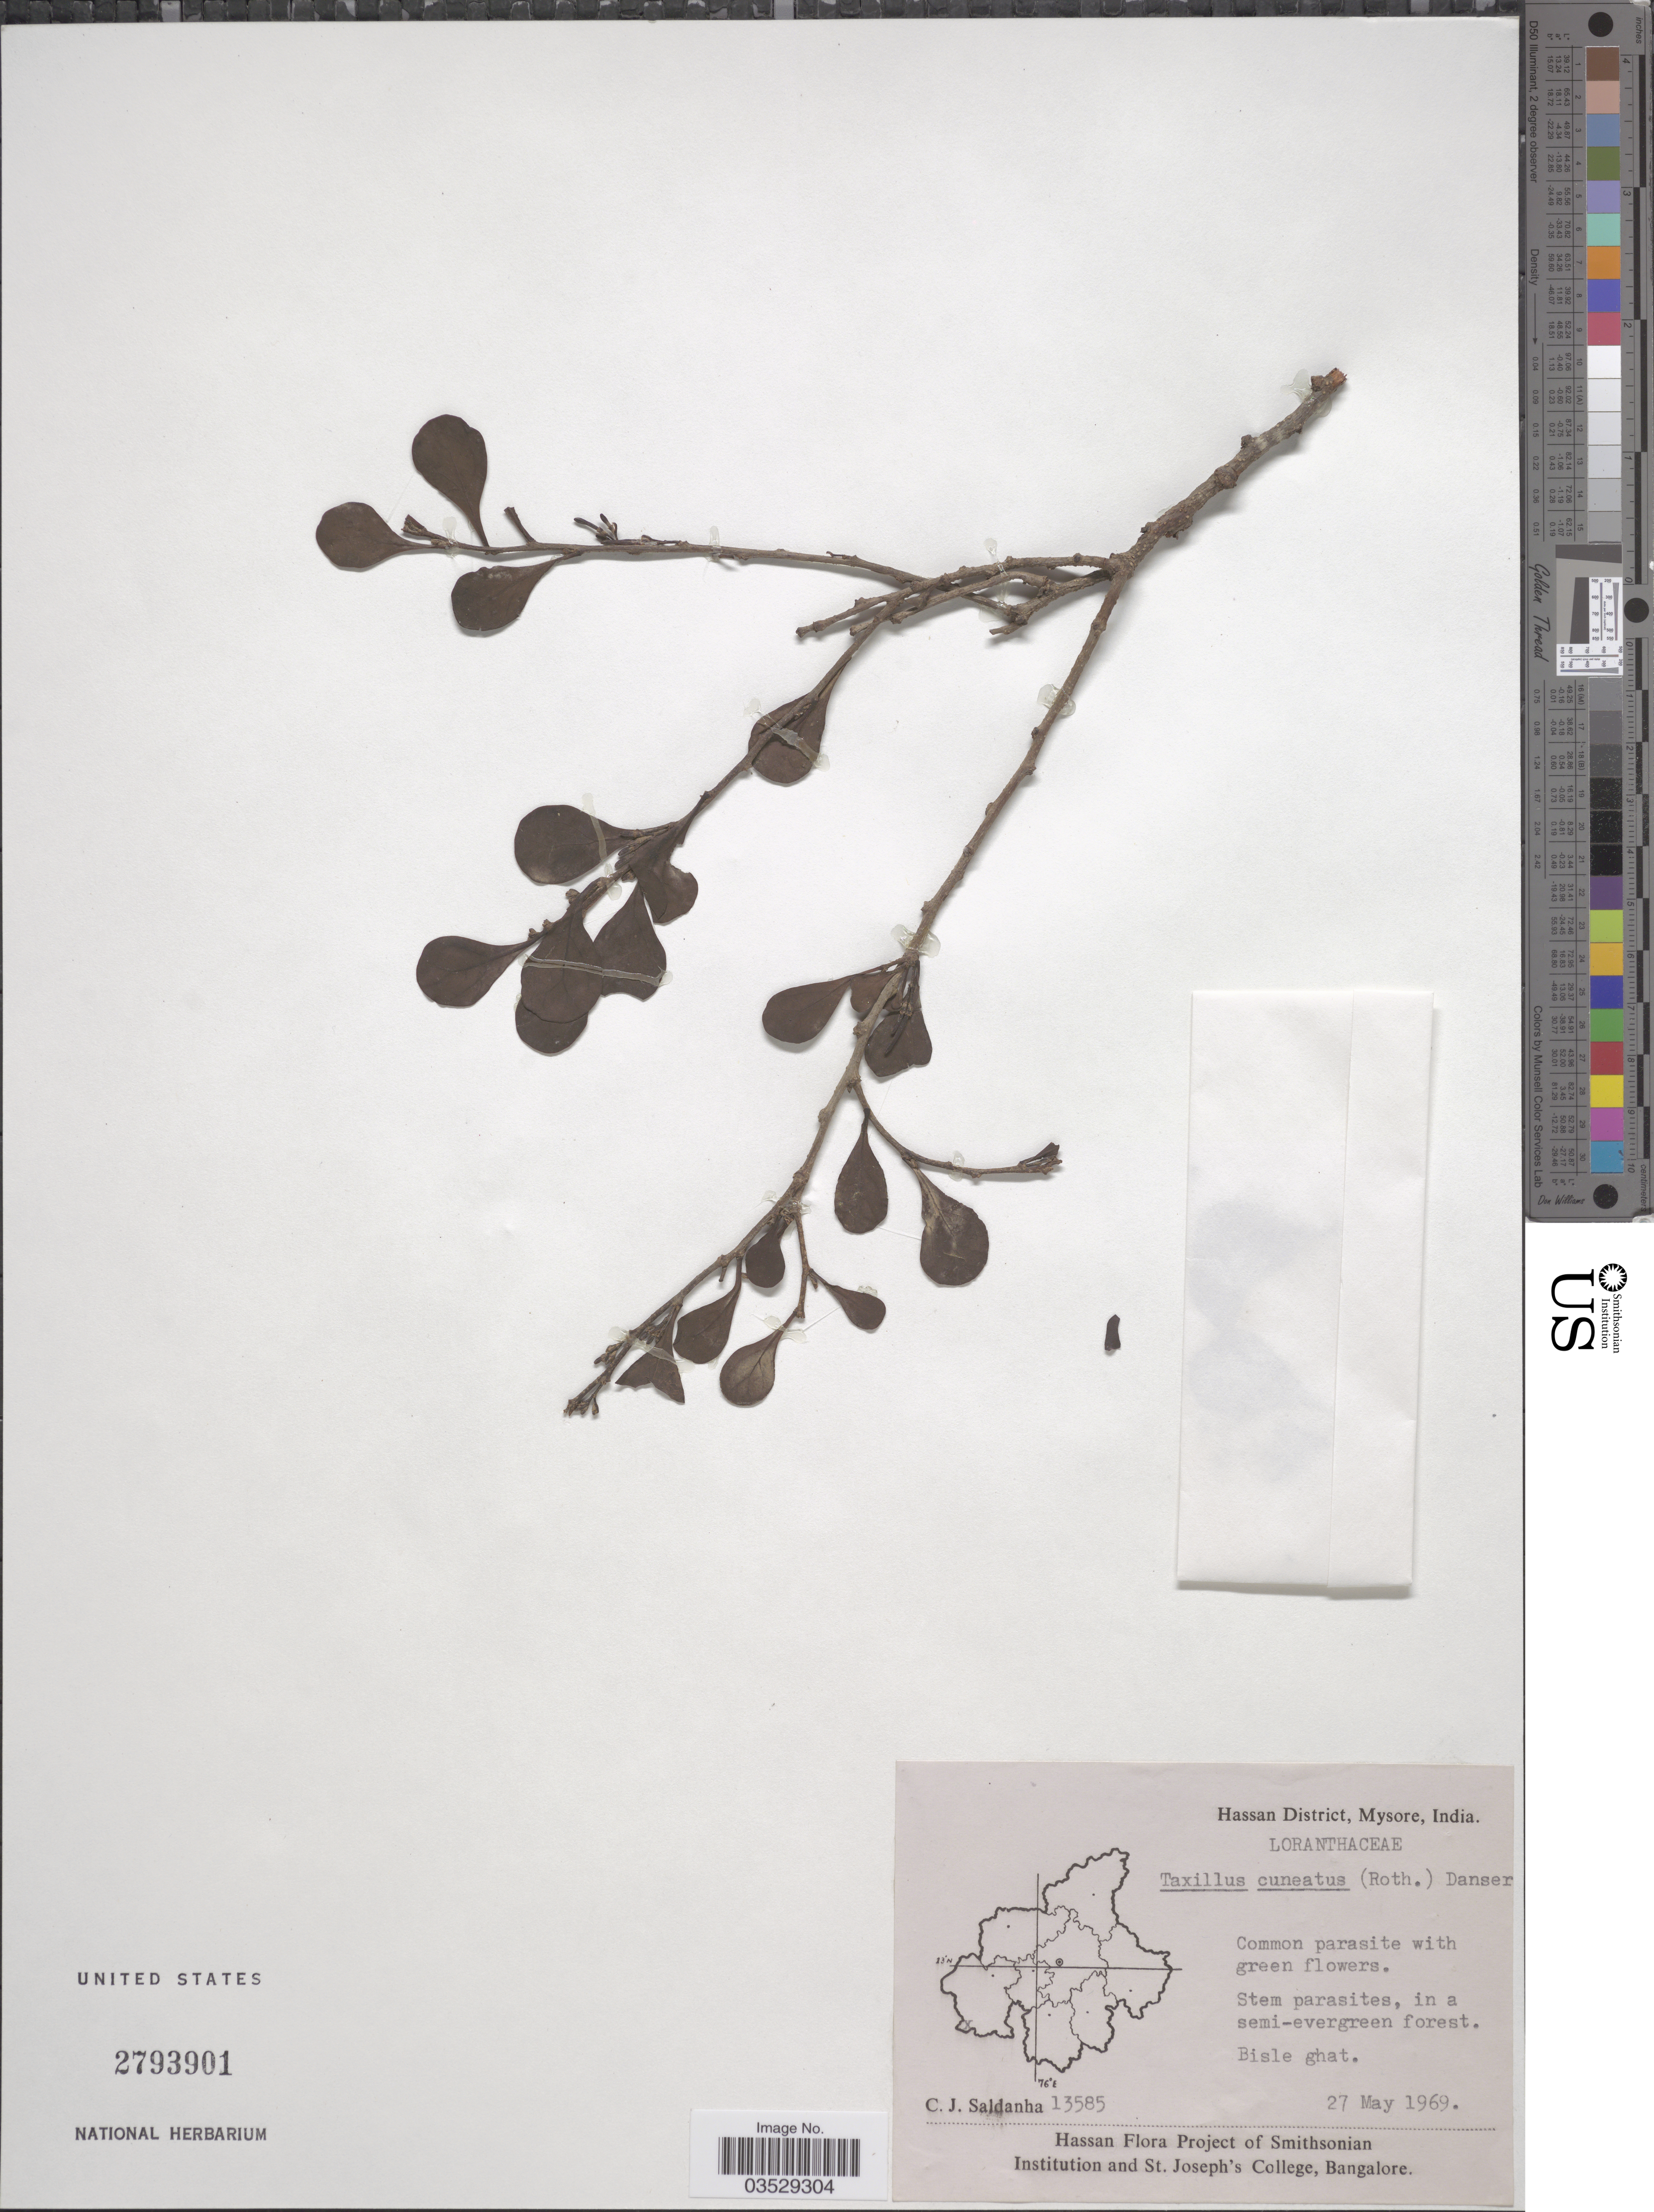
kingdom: Plantae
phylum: Tracheophyta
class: Magnoliopsida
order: Santalales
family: Loranthaceae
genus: Taxillus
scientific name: Taxillus cuneatus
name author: Danser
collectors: C. J. Saldanha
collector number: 13585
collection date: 1969-05-27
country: India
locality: Hassan District, Mysore. Bisle ghat.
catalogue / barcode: US 2793901